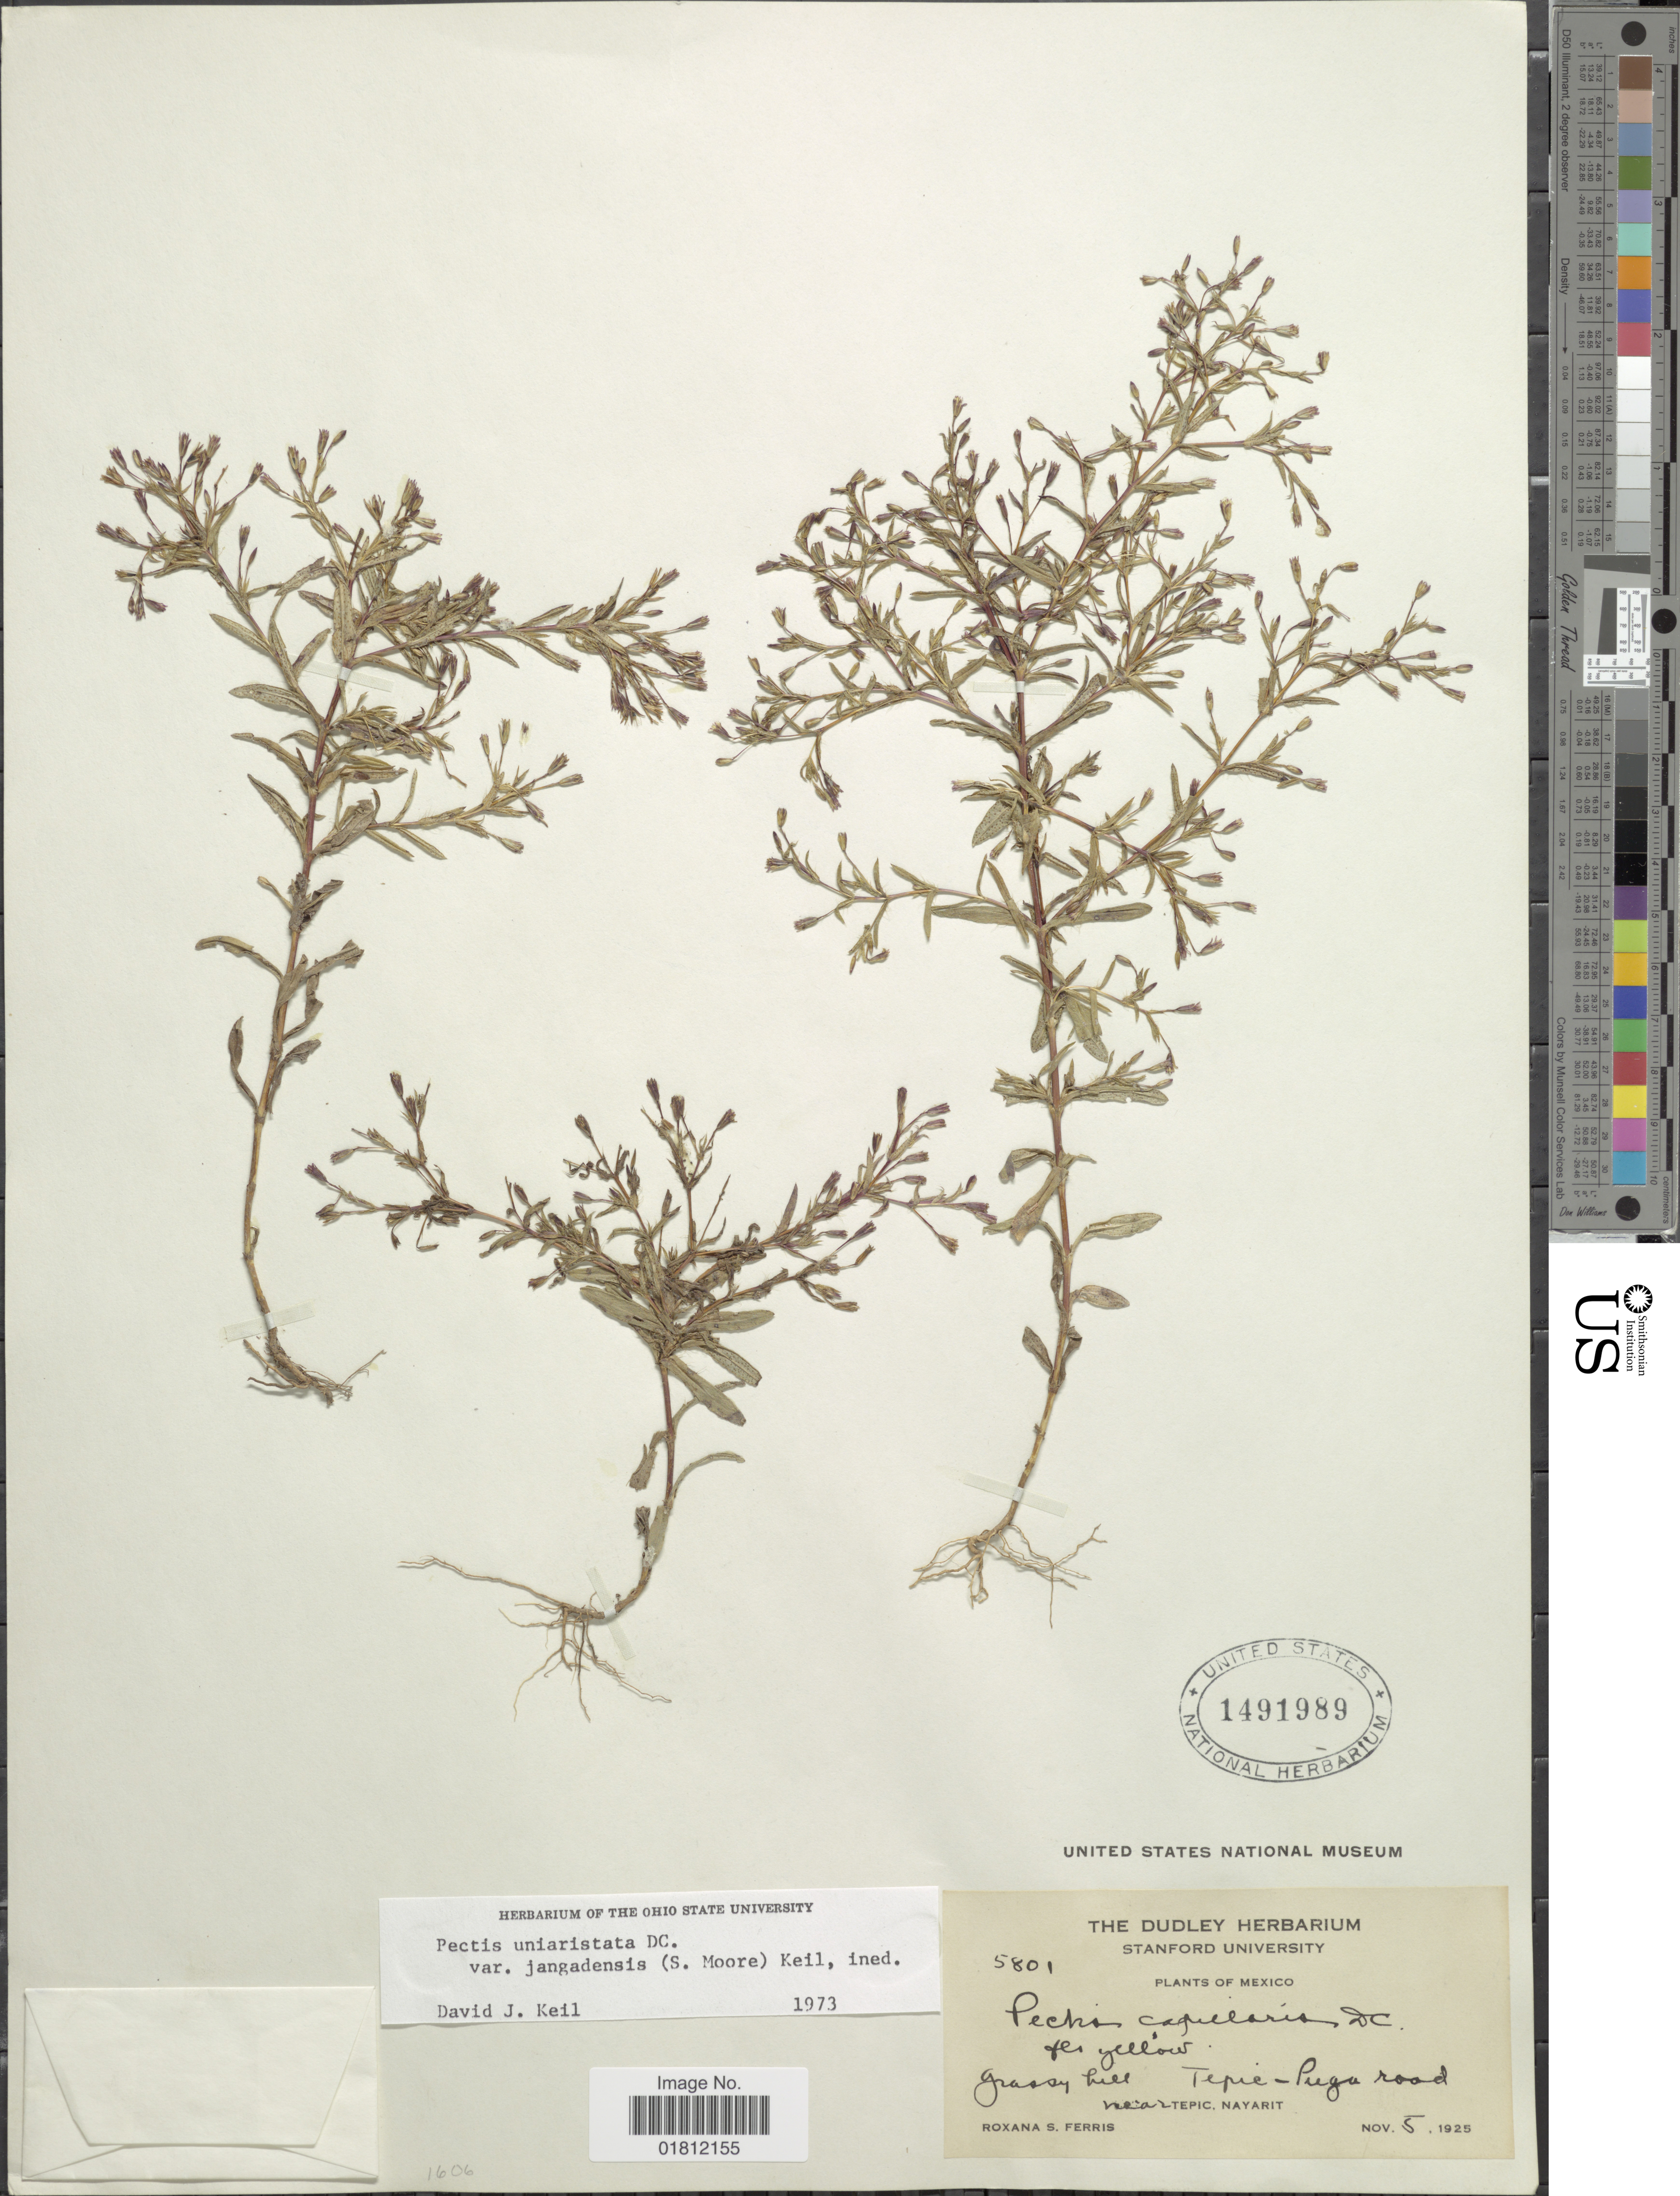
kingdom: Plantae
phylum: Tracheophyta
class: Magnoliopsida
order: Asterales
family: Asteraceae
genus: Pectis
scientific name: Pectis uniaristata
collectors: R. S. Ferris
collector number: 5801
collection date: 1925-11-05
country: Mexico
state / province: Nayarit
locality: Mexico. Tepic-Puga road, near Tepic, Nayarit.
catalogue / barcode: US 1491989